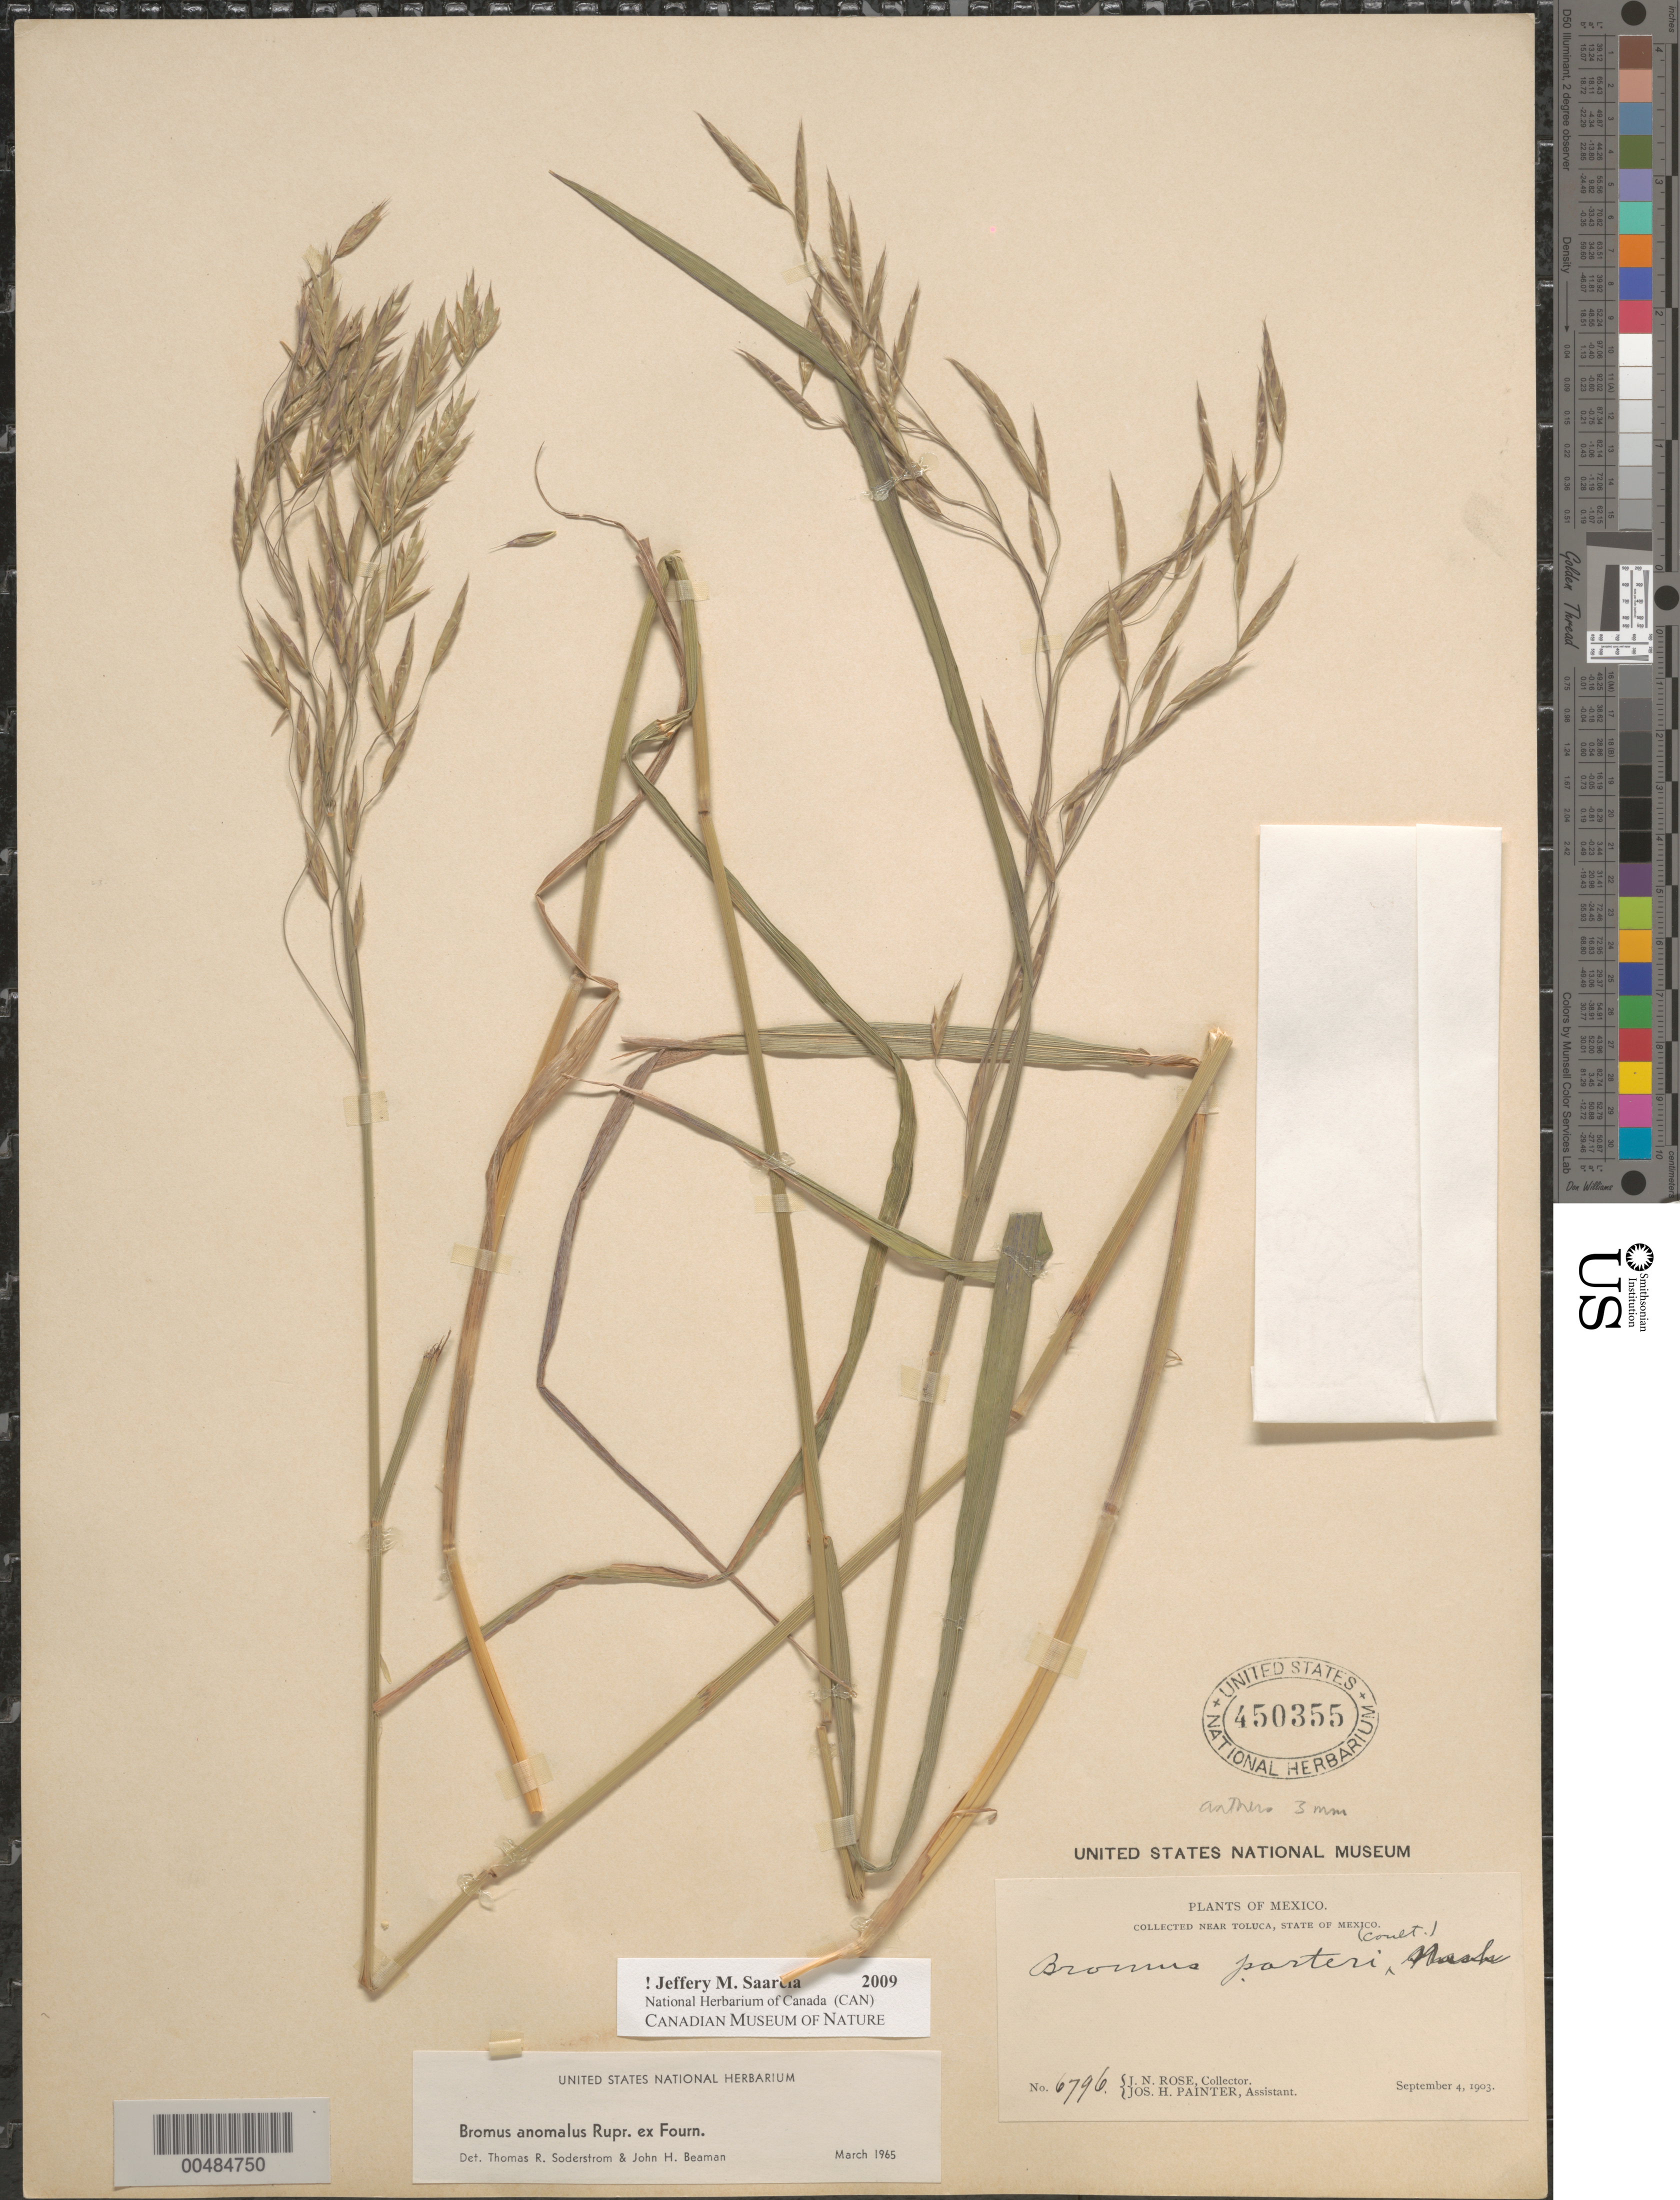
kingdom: Plantae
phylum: Tracheophyta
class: Liliopsida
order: Poales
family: Poaceae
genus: Bromus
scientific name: Bromus anomalus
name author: Rupr. ex E. Fourn.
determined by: Soderstrom, T. R.; Beaman, J. H.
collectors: J. N. Rose & J. H. Painter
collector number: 6796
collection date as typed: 4 Sep 1903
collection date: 1903-09-04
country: Mexico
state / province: México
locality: Near Toluca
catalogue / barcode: US 450355